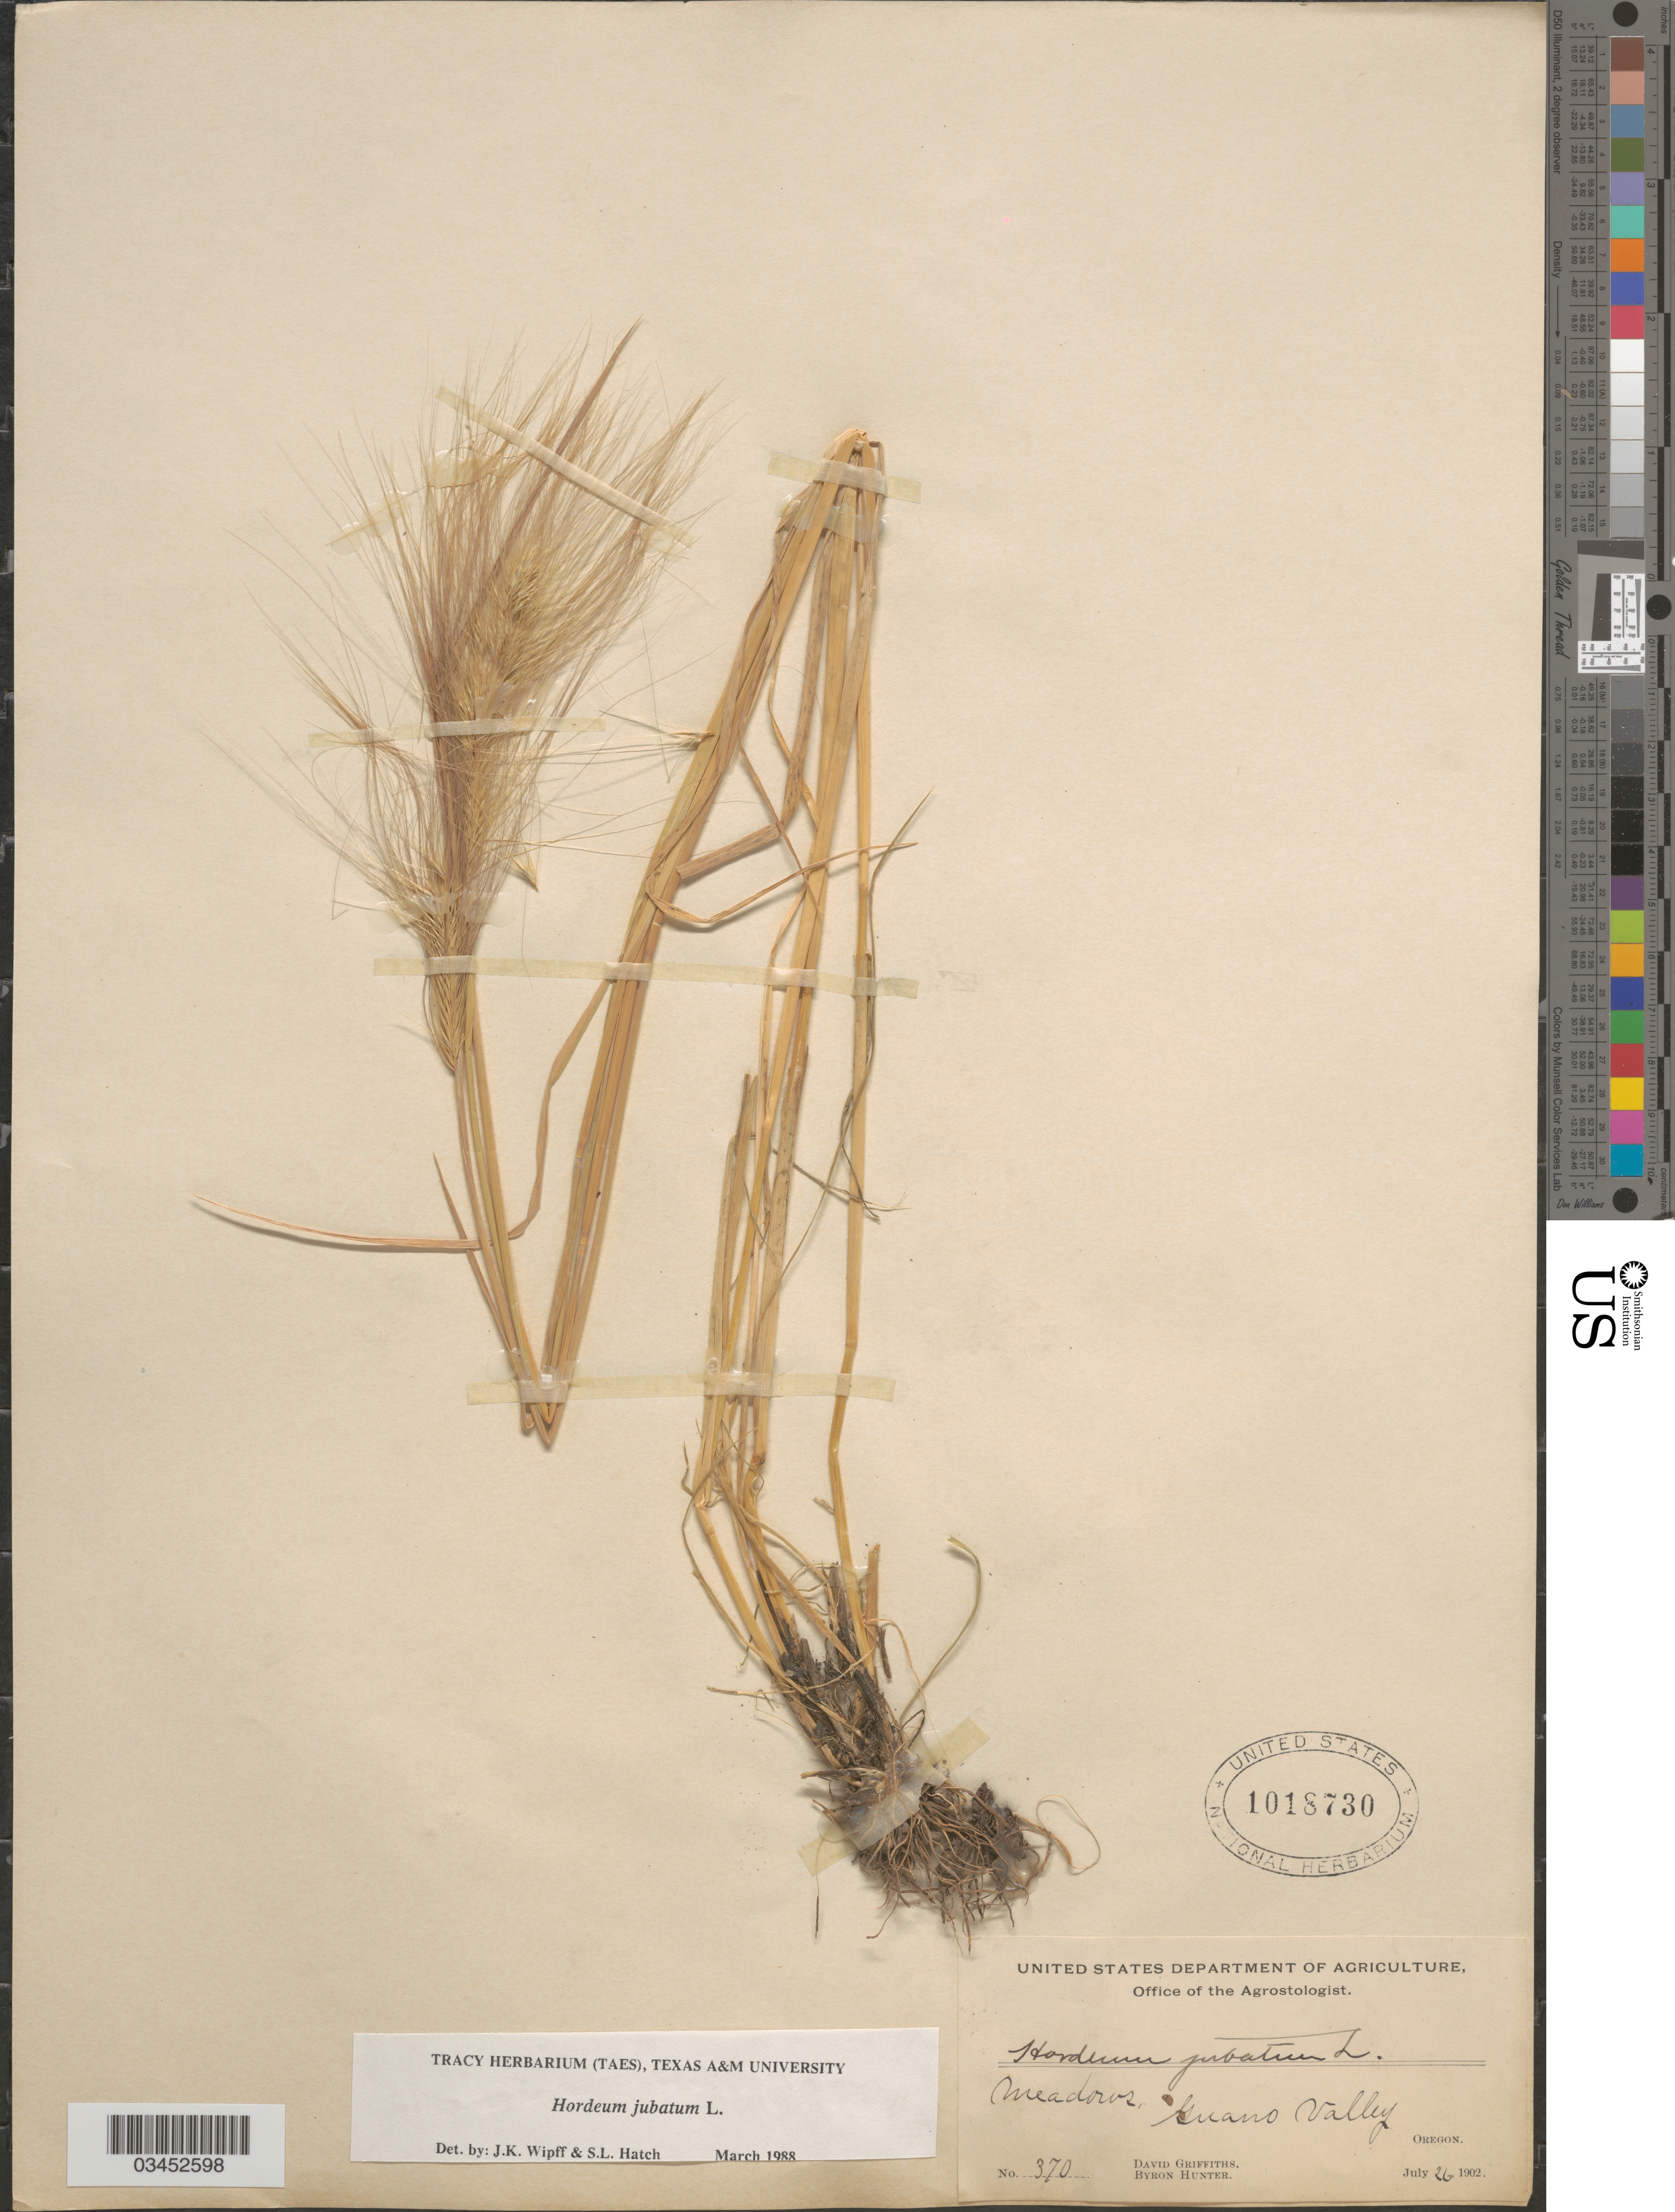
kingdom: Plantae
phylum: Tracheophyta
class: Liliopsida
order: Poales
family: Poaceae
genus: Hordeum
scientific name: Hordeum jubatum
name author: L.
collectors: D. Griffiths & B. Hunter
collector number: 370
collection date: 1902-07-26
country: United States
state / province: Oregon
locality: Meadows. Guano Valley.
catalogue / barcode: US 1018730